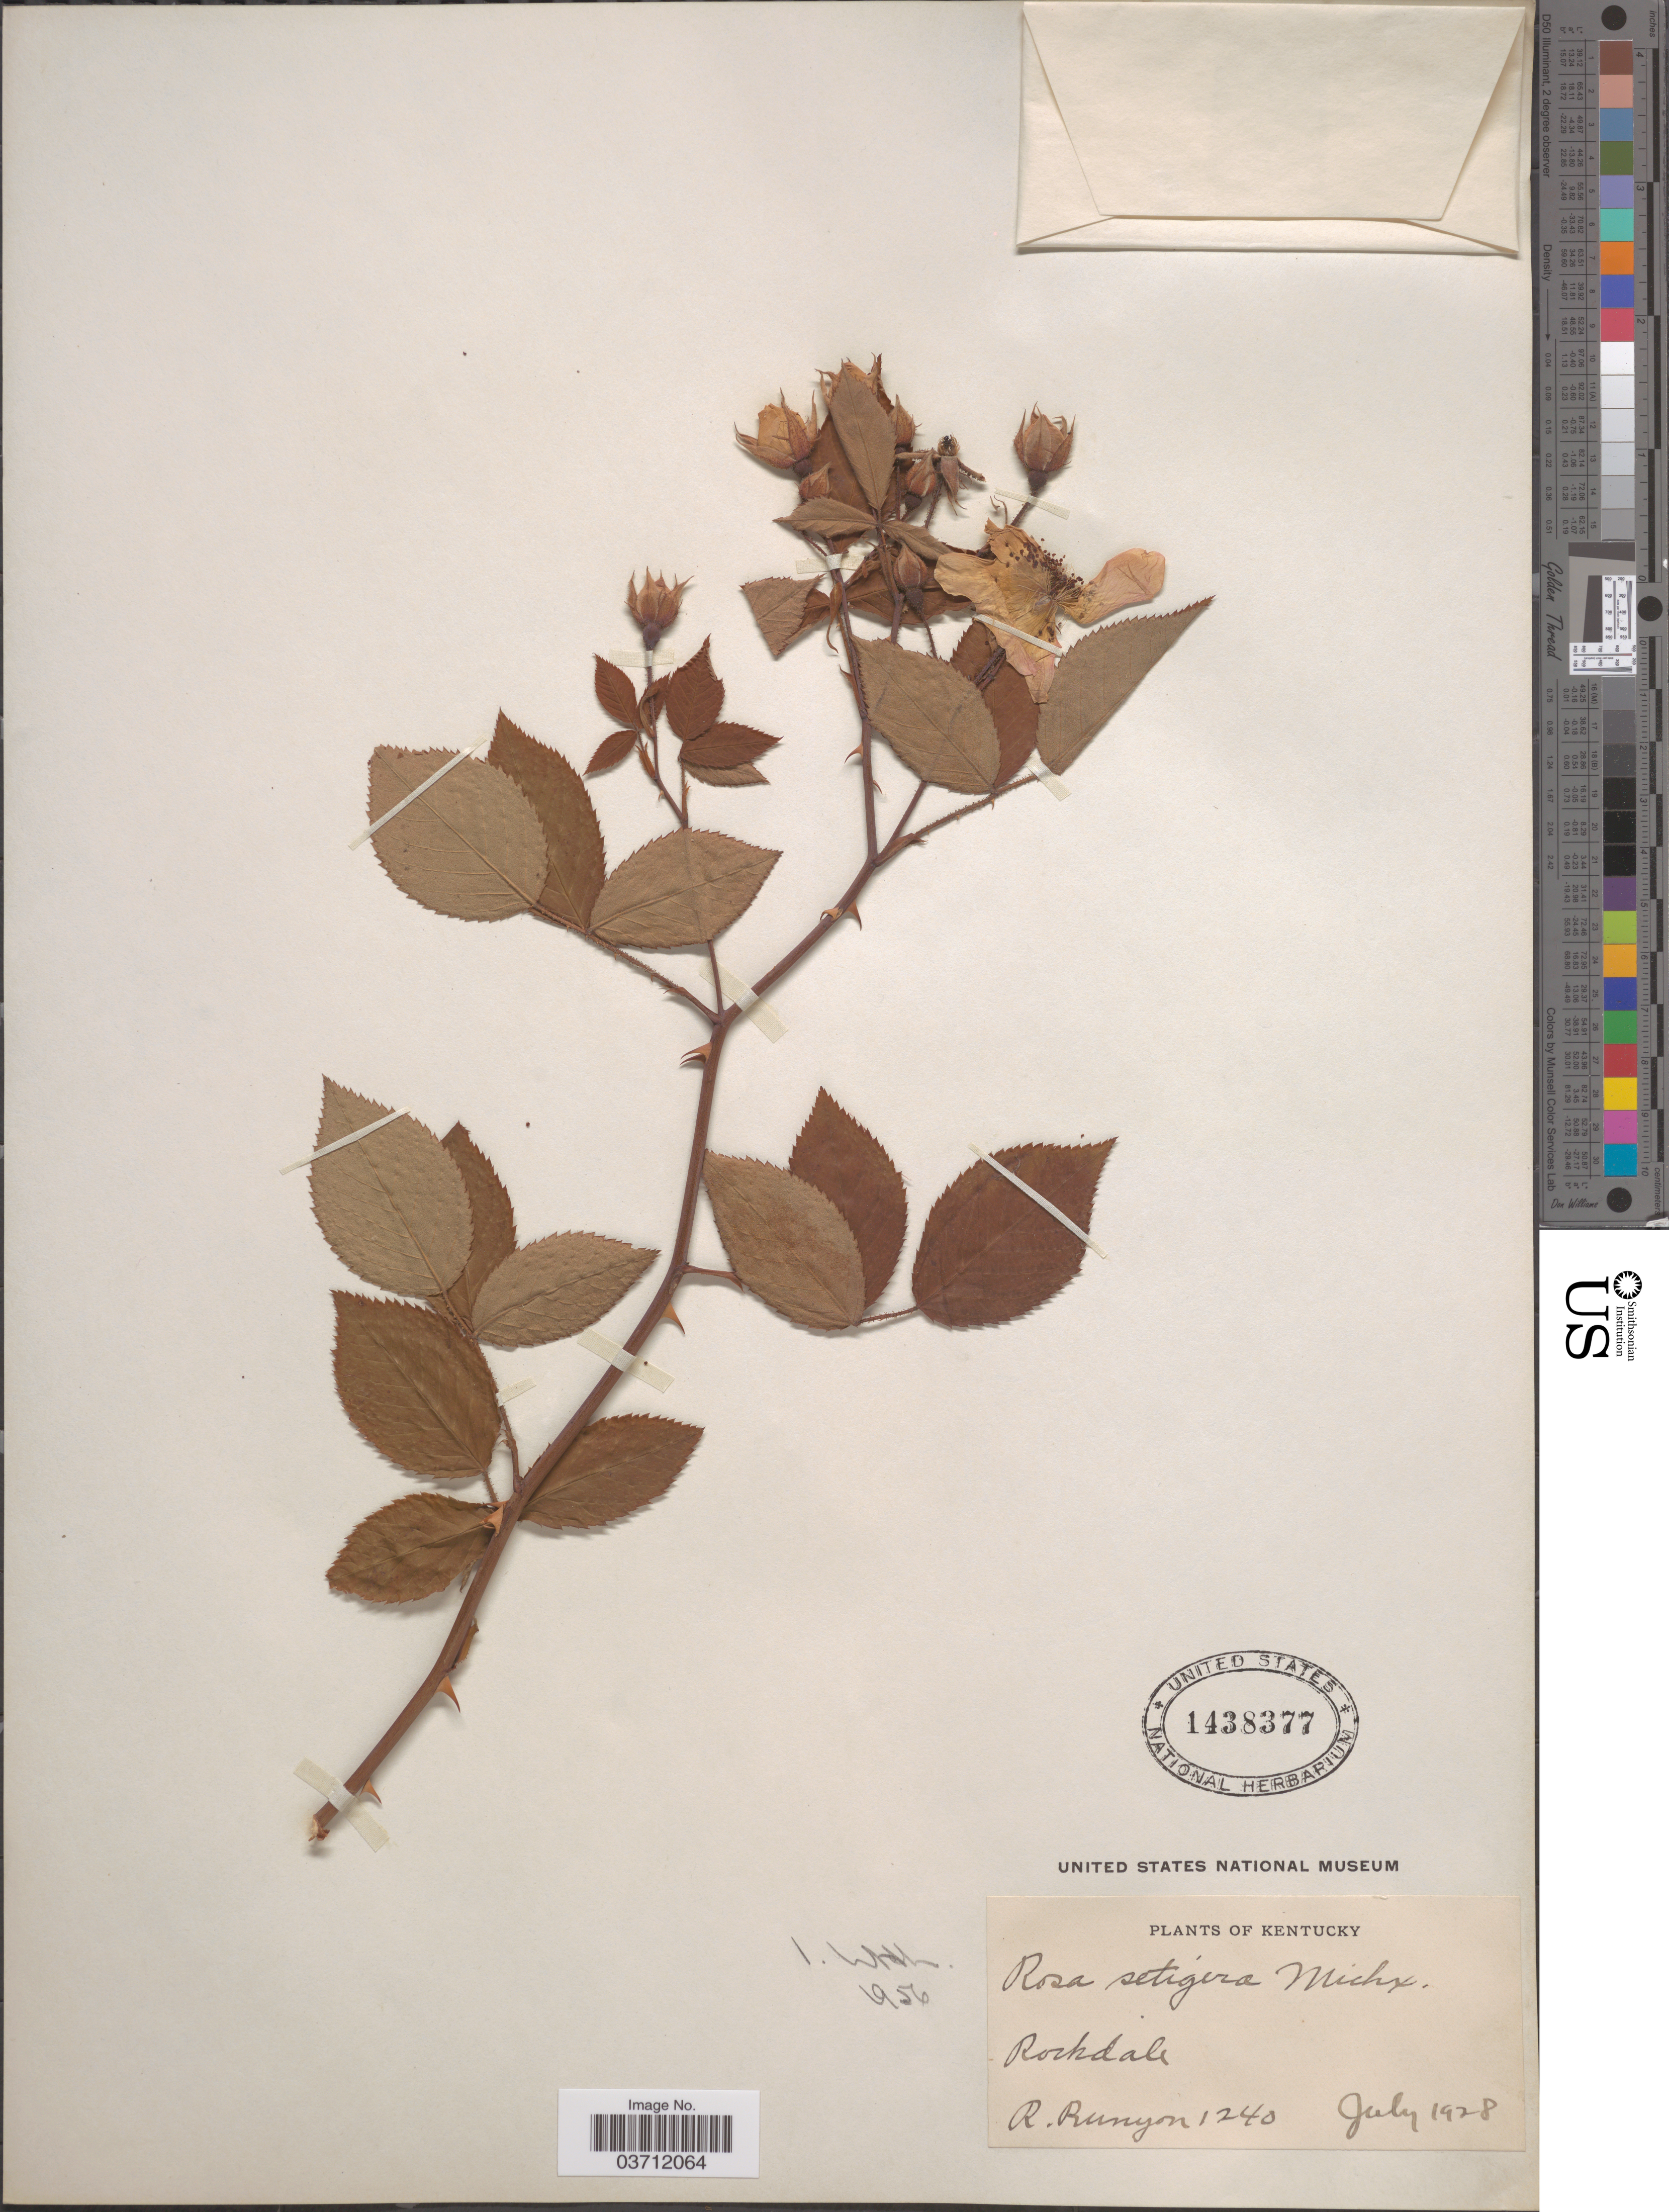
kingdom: Plantae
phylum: Tracheophyta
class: Magnoliopsida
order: Rosales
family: Rosaceae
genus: Rosa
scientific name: Rosa setigera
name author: Michx.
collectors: R. Runyon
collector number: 1240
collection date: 1928-07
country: United States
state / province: Kentucky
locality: Rockdale.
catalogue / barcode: US 1438377